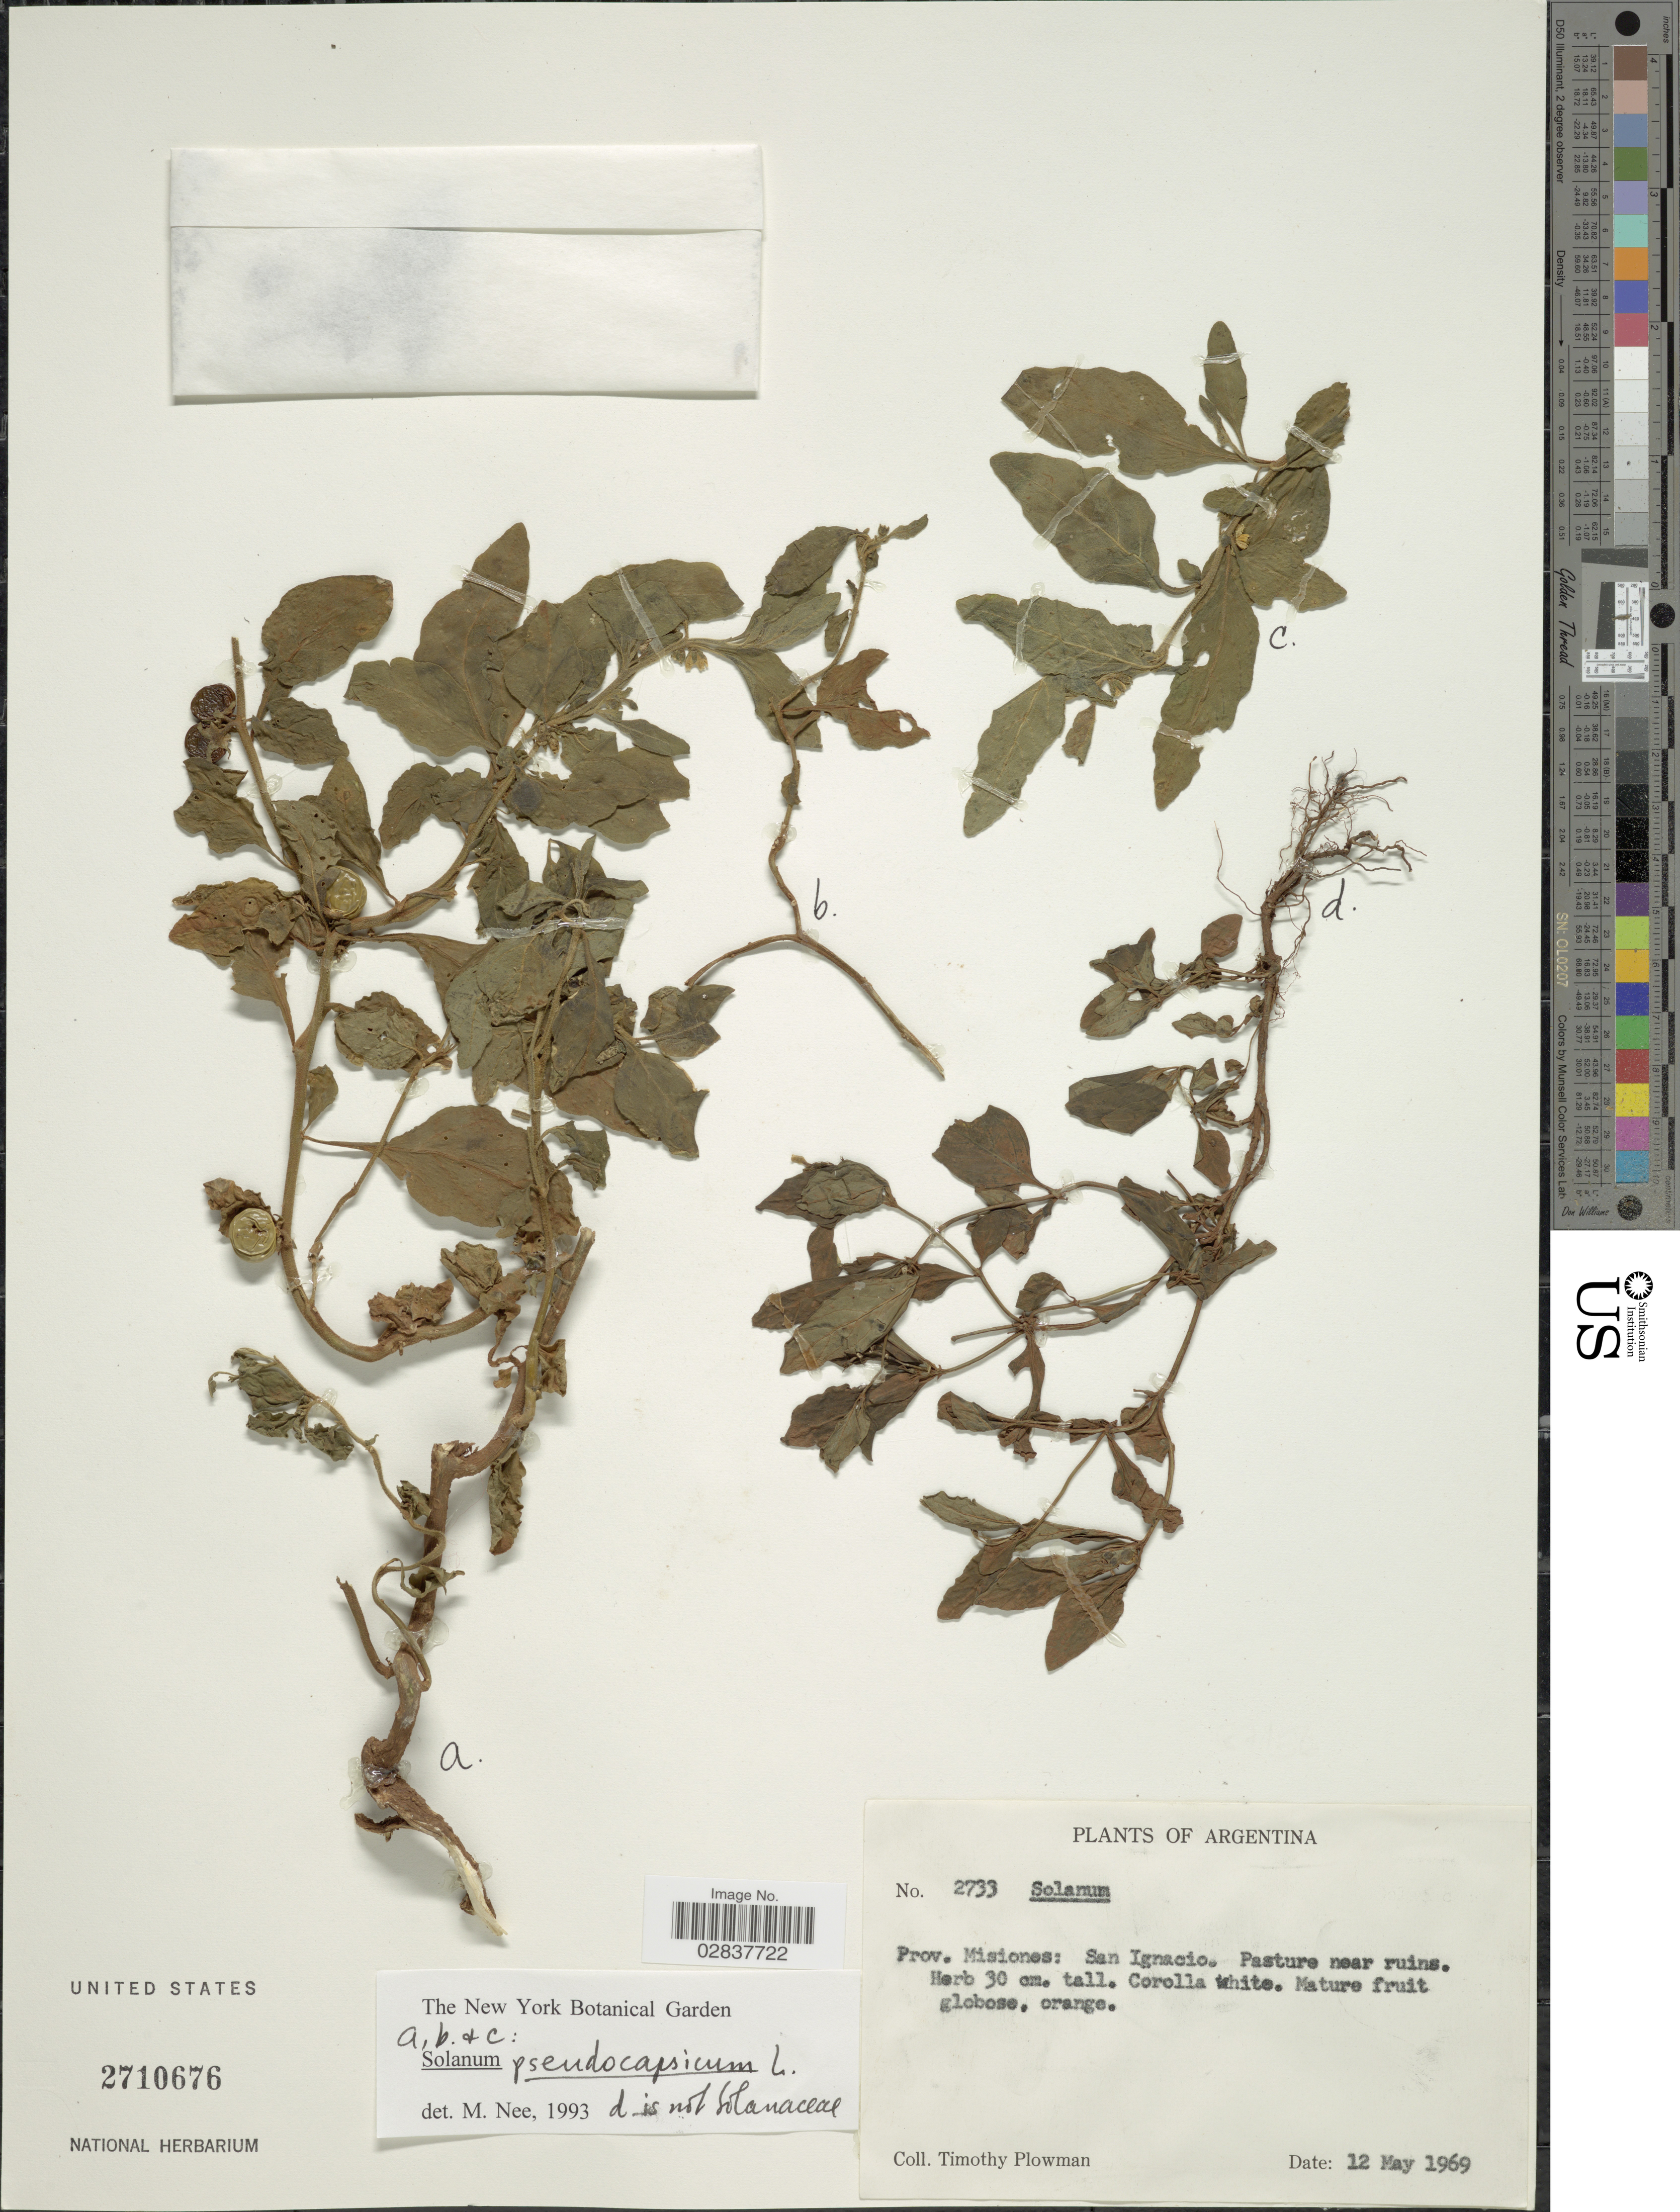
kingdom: Plantae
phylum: Tracheophyta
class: Magnoliopsida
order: Solanales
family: Solanaceae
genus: Solanum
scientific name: Solanum pseudocapsicum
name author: L.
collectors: T. Plowman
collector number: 2733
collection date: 1969-05-12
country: Argentina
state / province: Misiones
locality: San Ignacio. Pasture near ruins.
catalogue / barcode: US 2710676